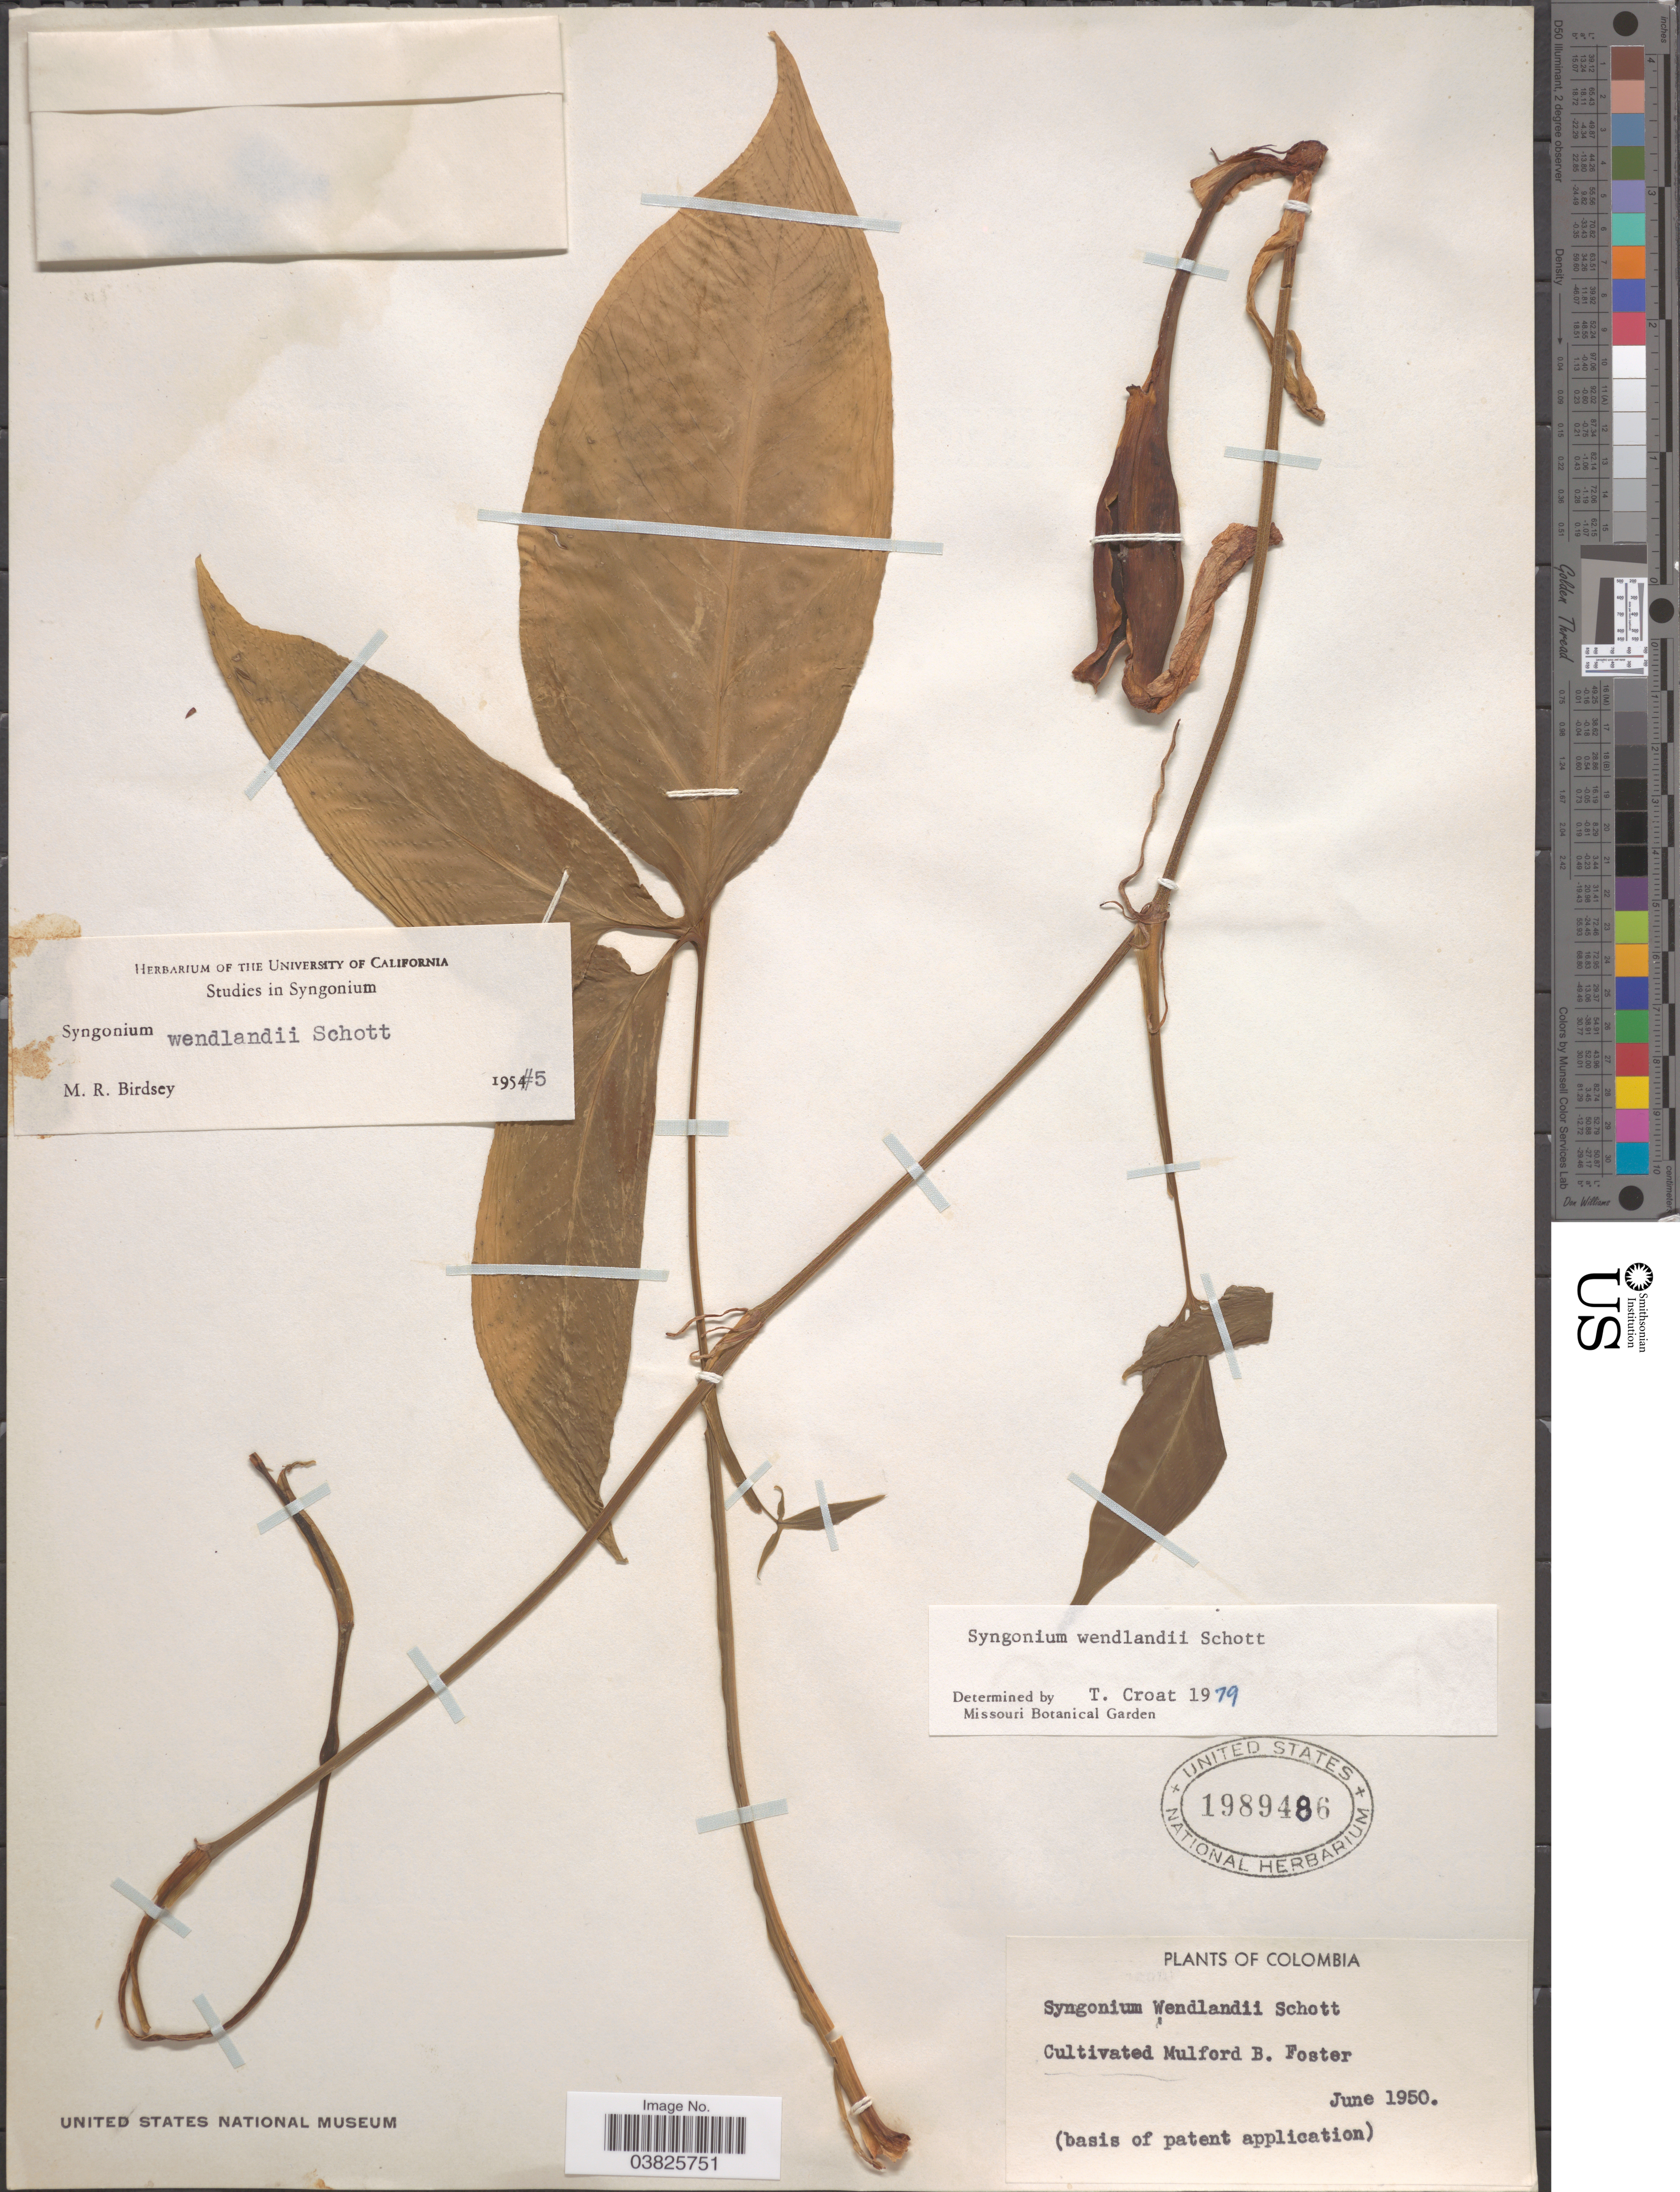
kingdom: Plantae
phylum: Tracheophyta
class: Liliopsida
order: Alismatales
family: Araceae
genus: Syngonium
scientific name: Syngonium wendlandii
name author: Schott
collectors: M. B. Foster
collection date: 1950-06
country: Colombia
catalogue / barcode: US 1989486